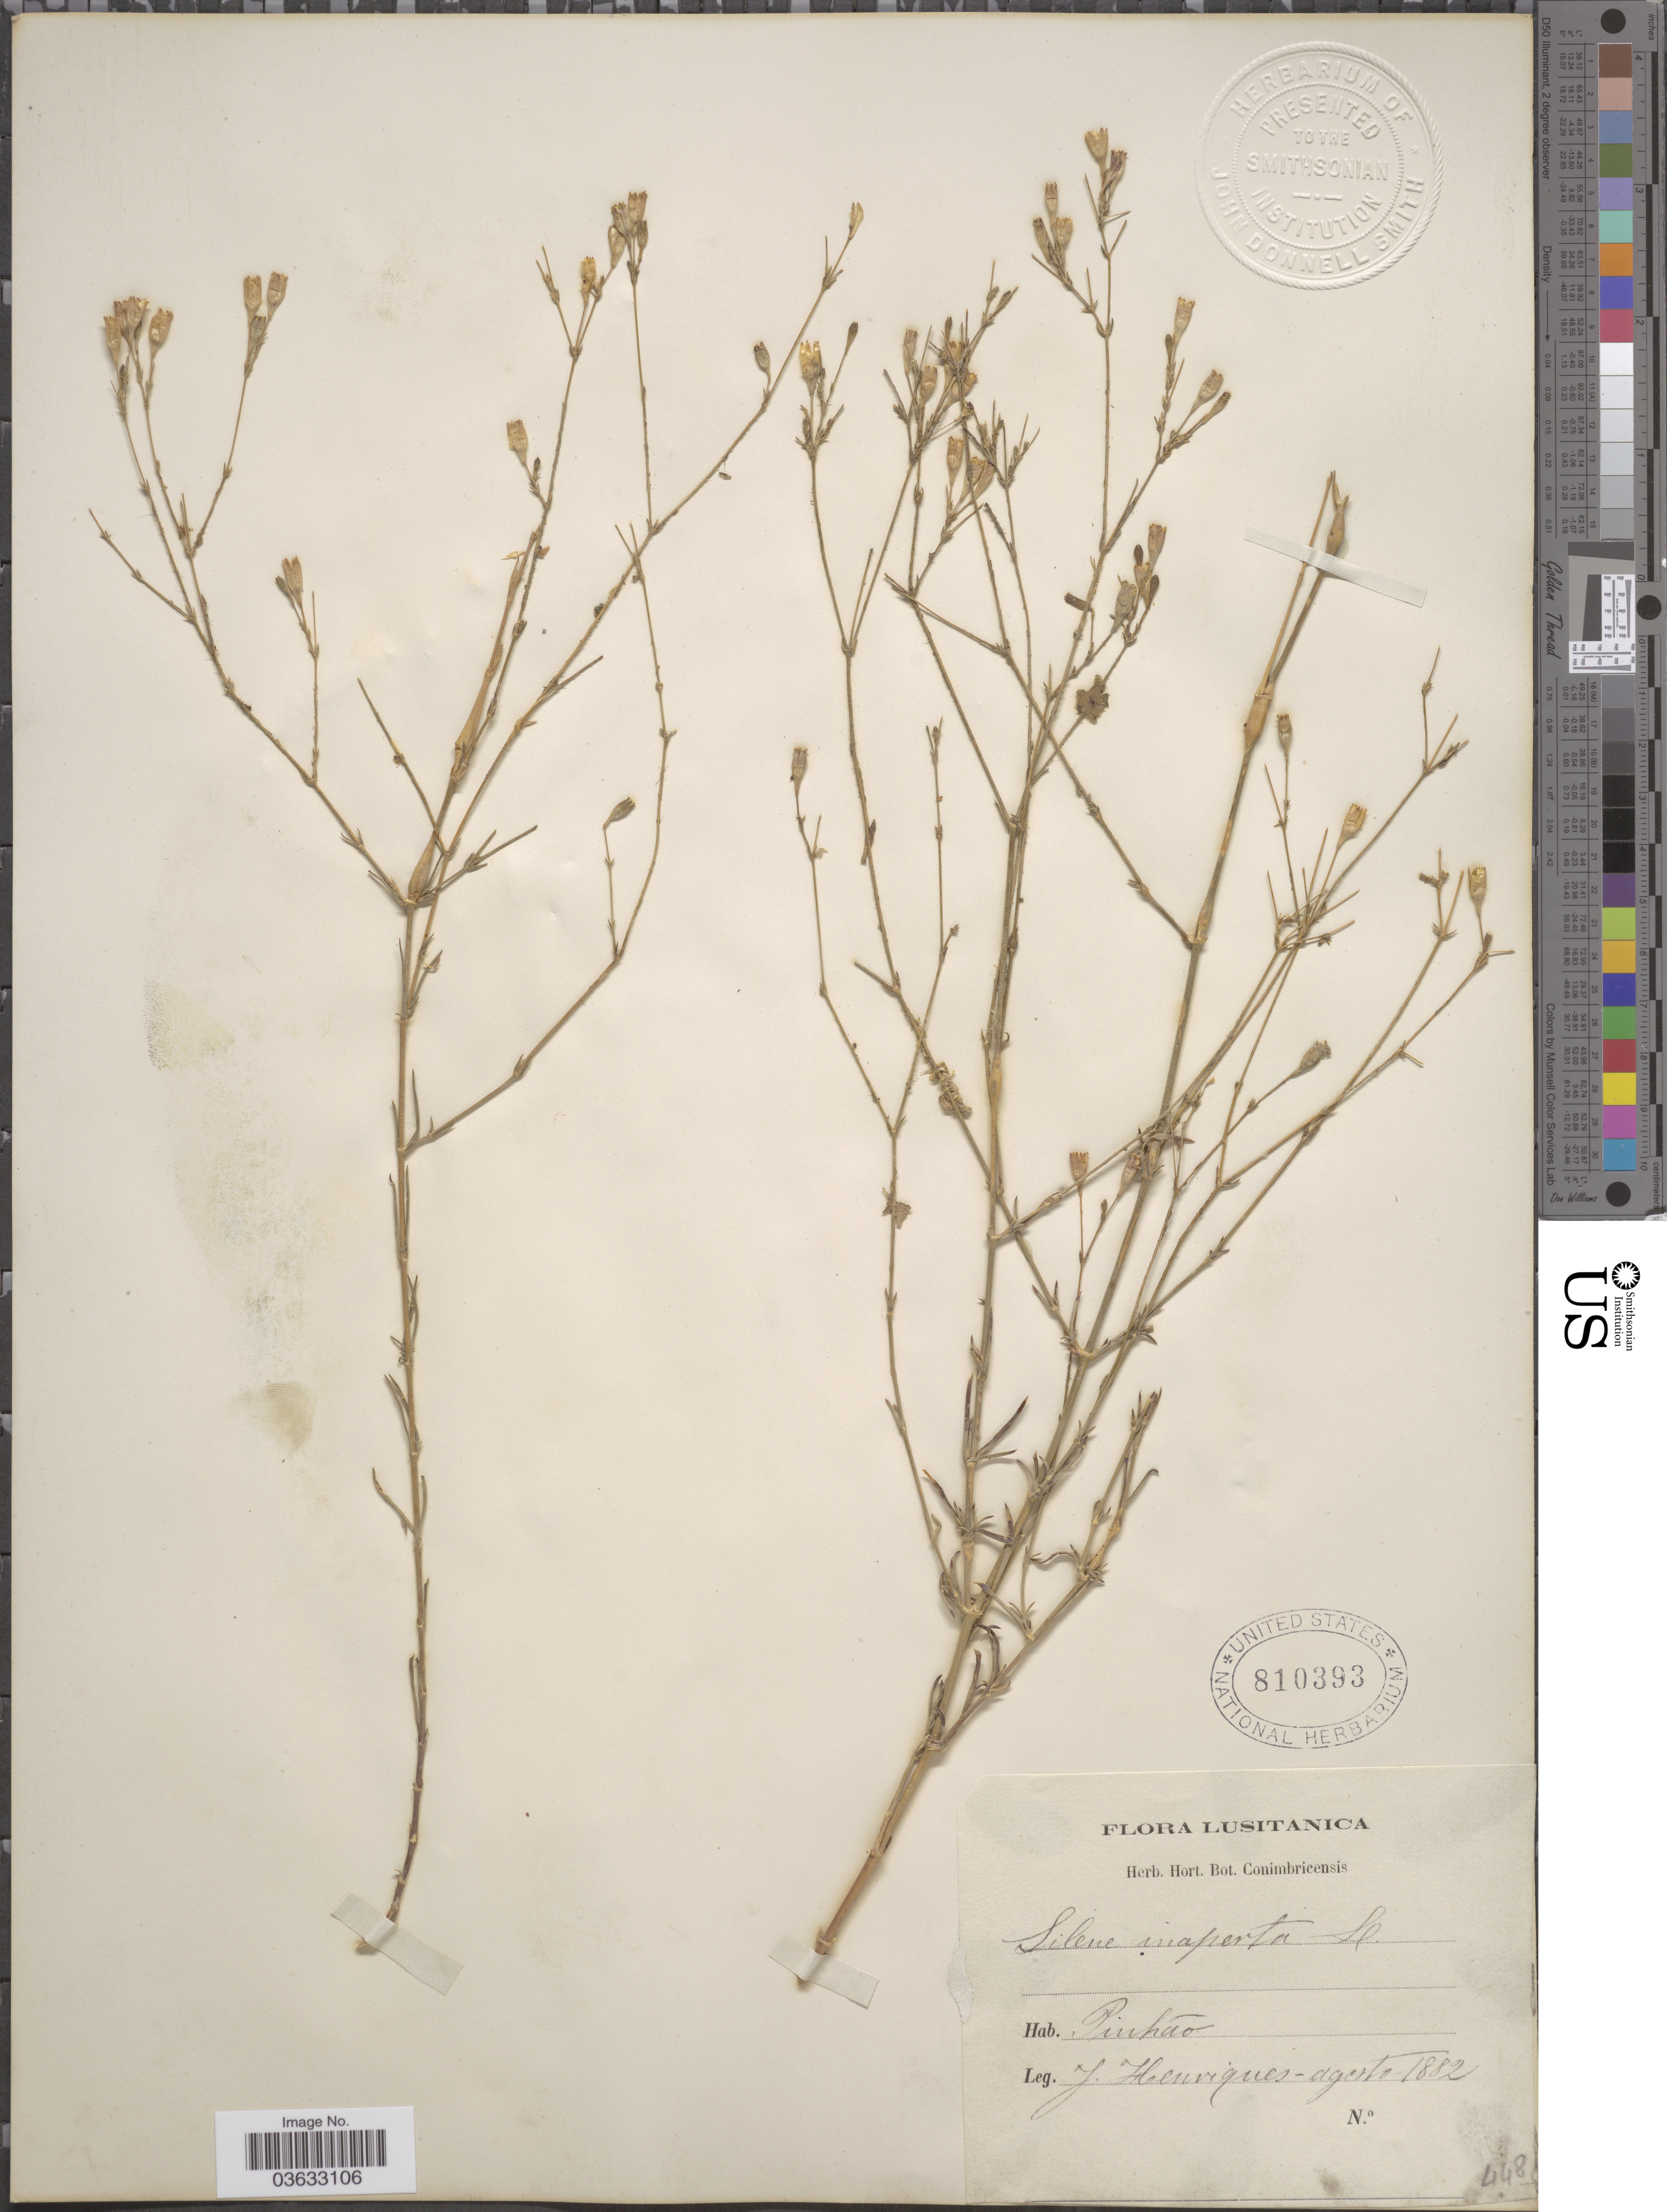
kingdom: Plantae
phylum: Tracheophyta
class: Magnoliopsida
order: Caryophyllales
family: Caryophyllaceae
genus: Silene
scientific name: Silene inaperta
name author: L.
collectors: J. A. Henriques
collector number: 448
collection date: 1882-08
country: Portugal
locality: Lusitanica. Pinhão.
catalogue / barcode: US 810393